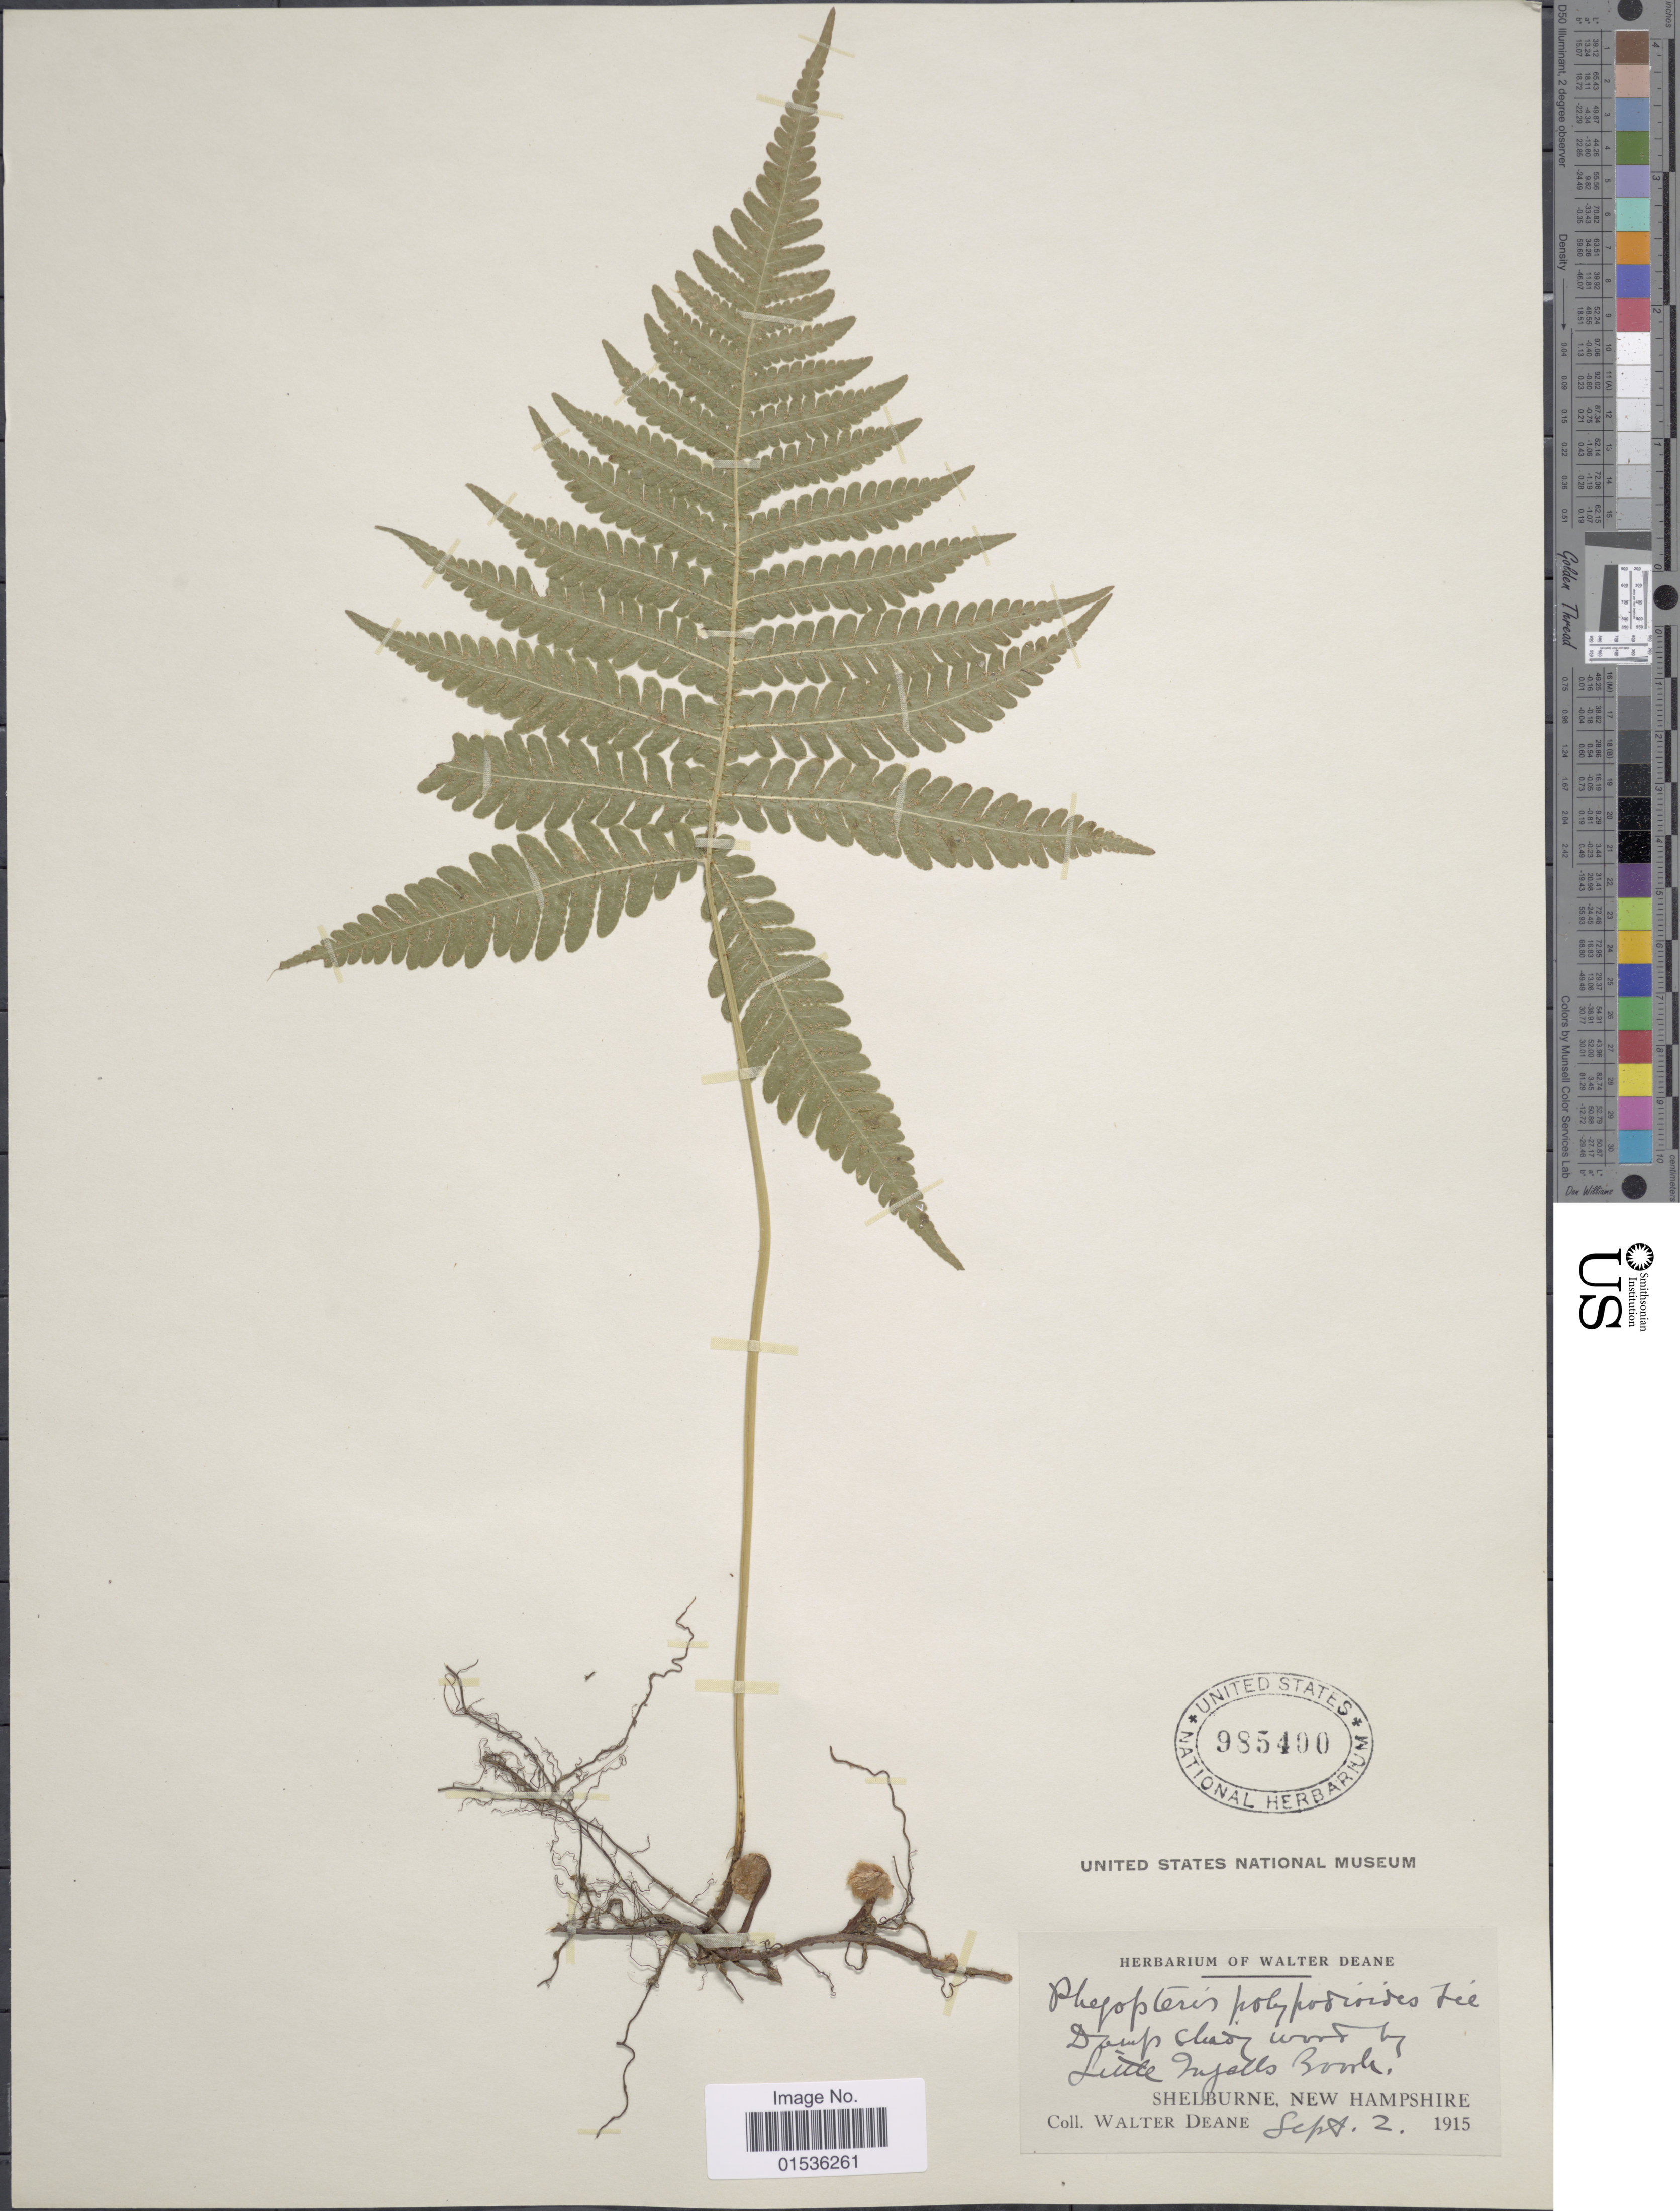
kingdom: Plantae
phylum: Tracheophyta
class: Polypodiopsida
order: Polypodiales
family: Thelypteridaceae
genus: Phegopteris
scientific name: Phegopteris connectilis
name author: (Michx.) Watt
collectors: W. Deane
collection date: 1915-09-02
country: United States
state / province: New Hampshire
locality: Little Ingalls Brook, Shelburne, New Hampshire.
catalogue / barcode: US 985400